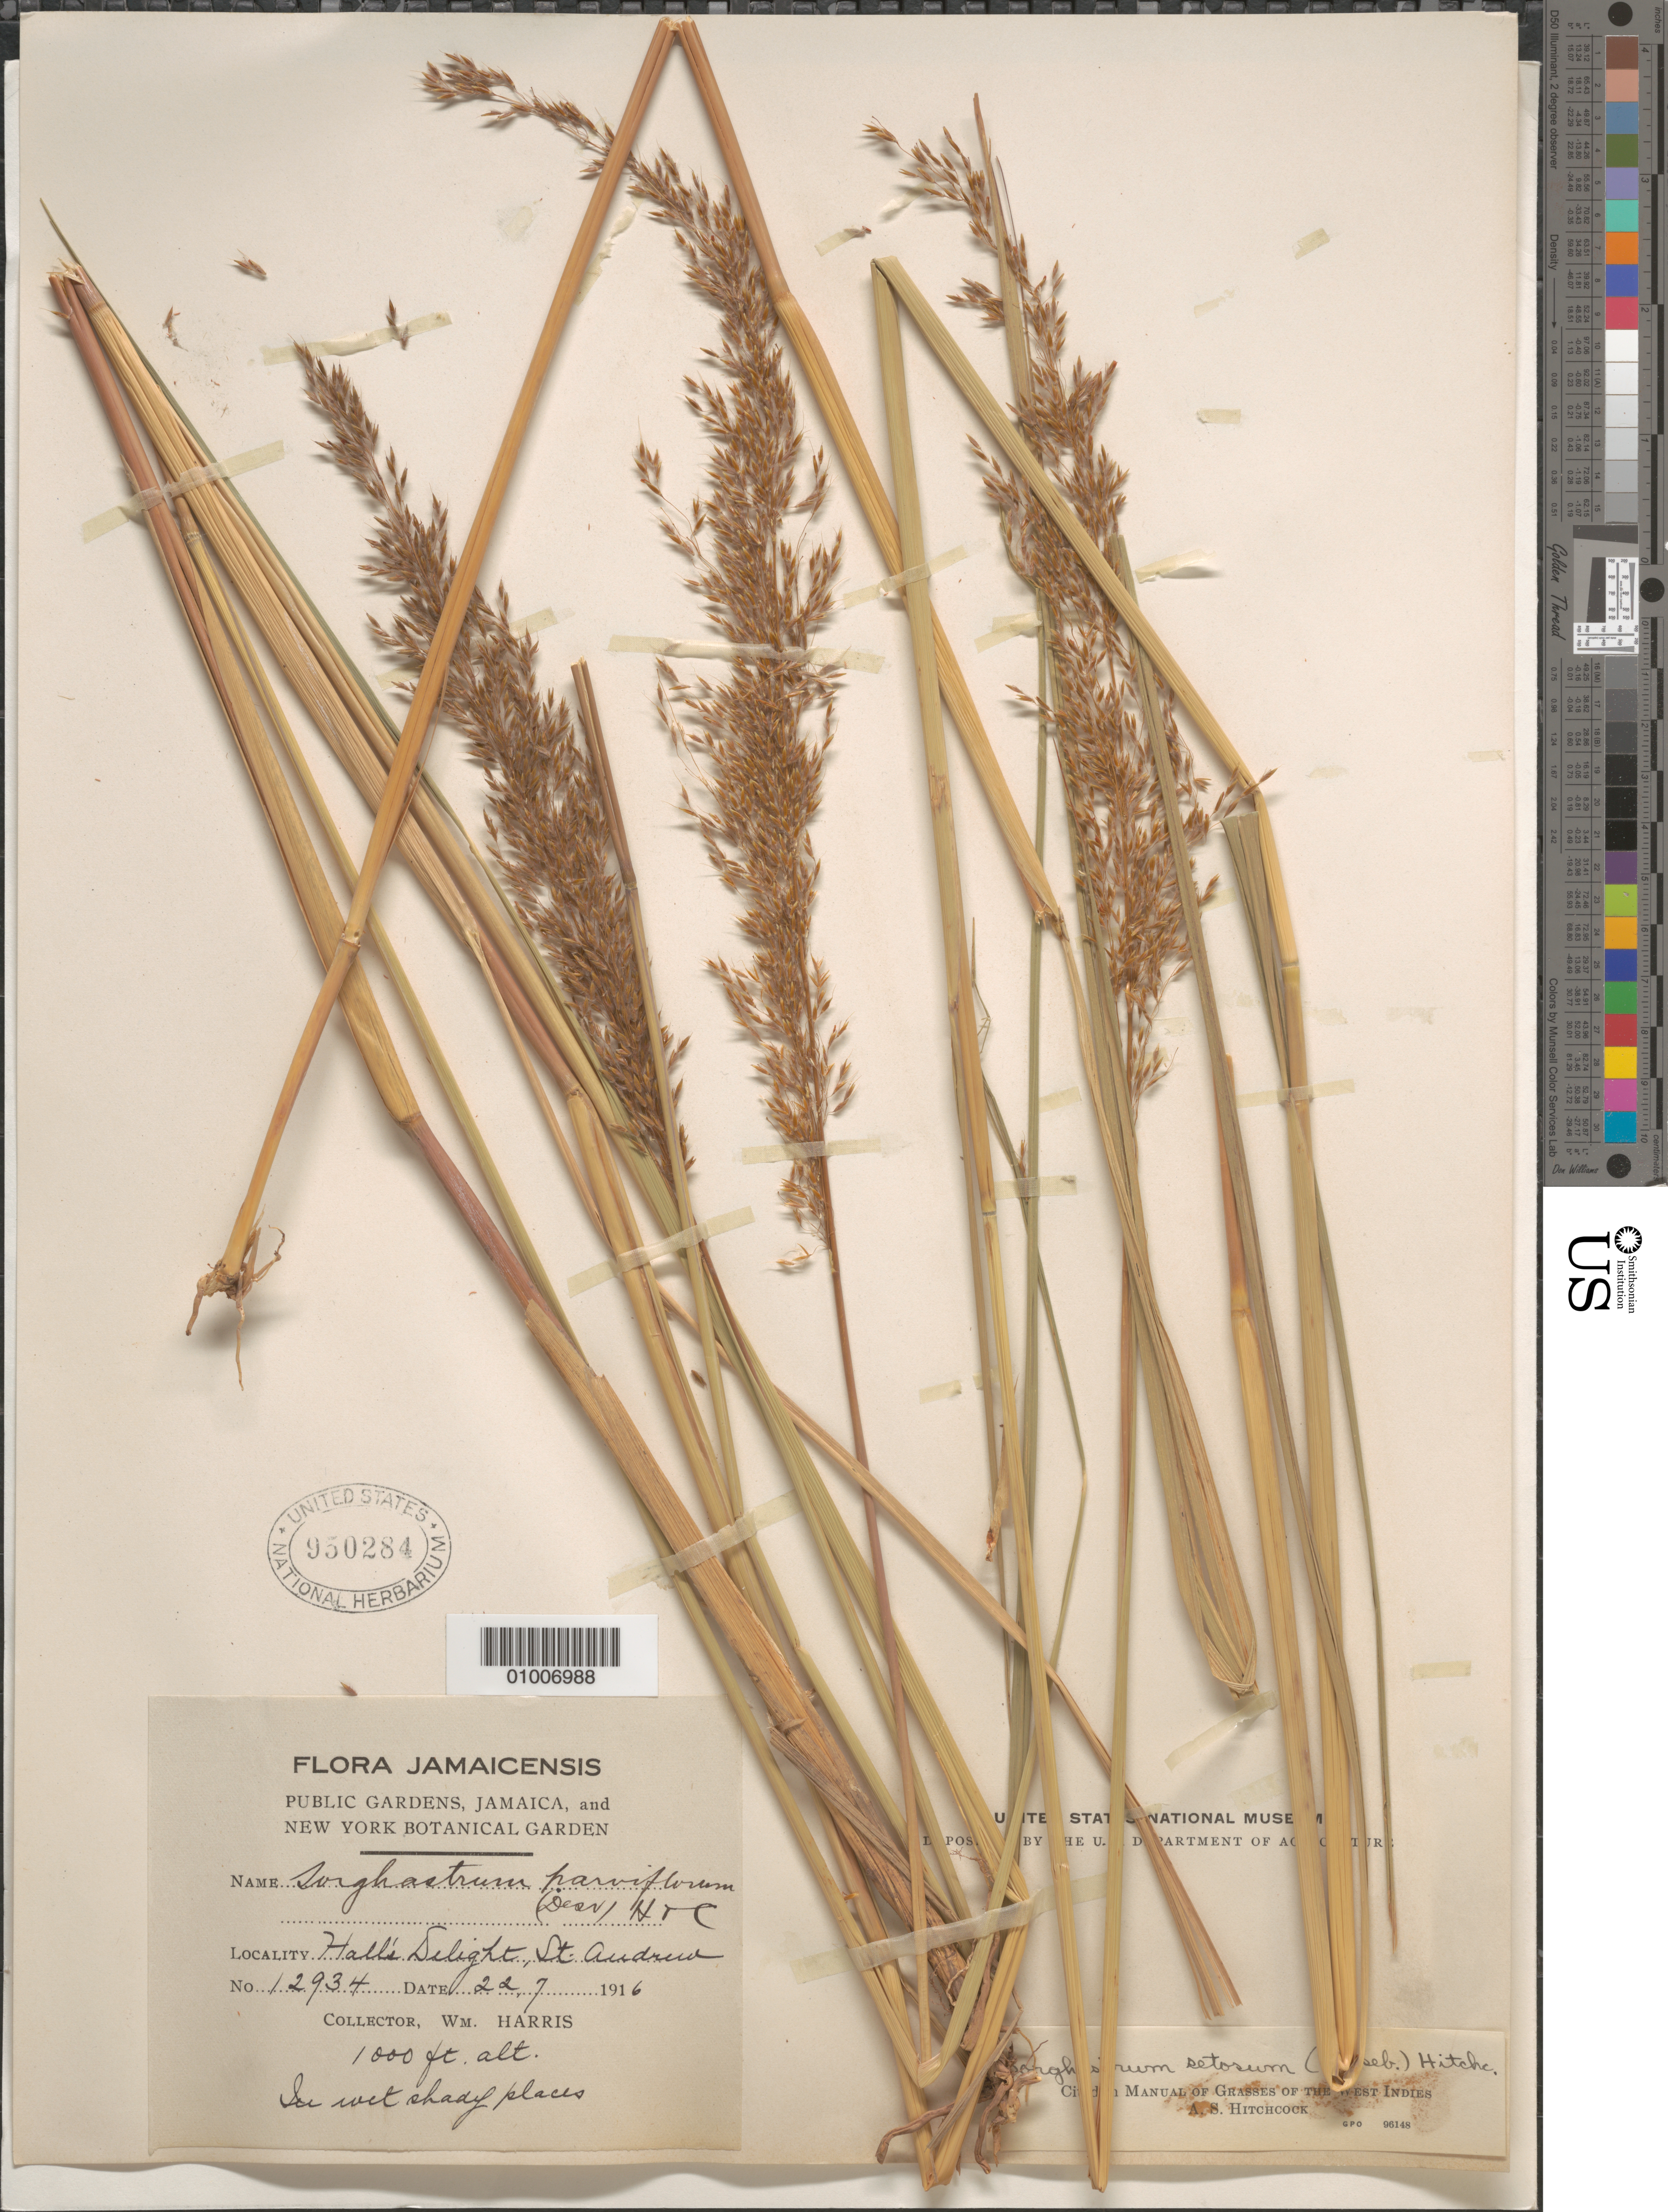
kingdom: Plantae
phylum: Tracheophyta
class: Liliopsida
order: Poales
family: Poaceae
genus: Sorghastrum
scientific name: Sorghastrum setosum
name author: (Griseb.) Hitchc.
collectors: W. Harris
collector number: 12934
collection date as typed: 22 Jul 1916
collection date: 1916-07-22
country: Jamaica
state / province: Saint Andrew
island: Jamaica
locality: Halls Delight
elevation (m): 305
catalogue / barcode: US 950284